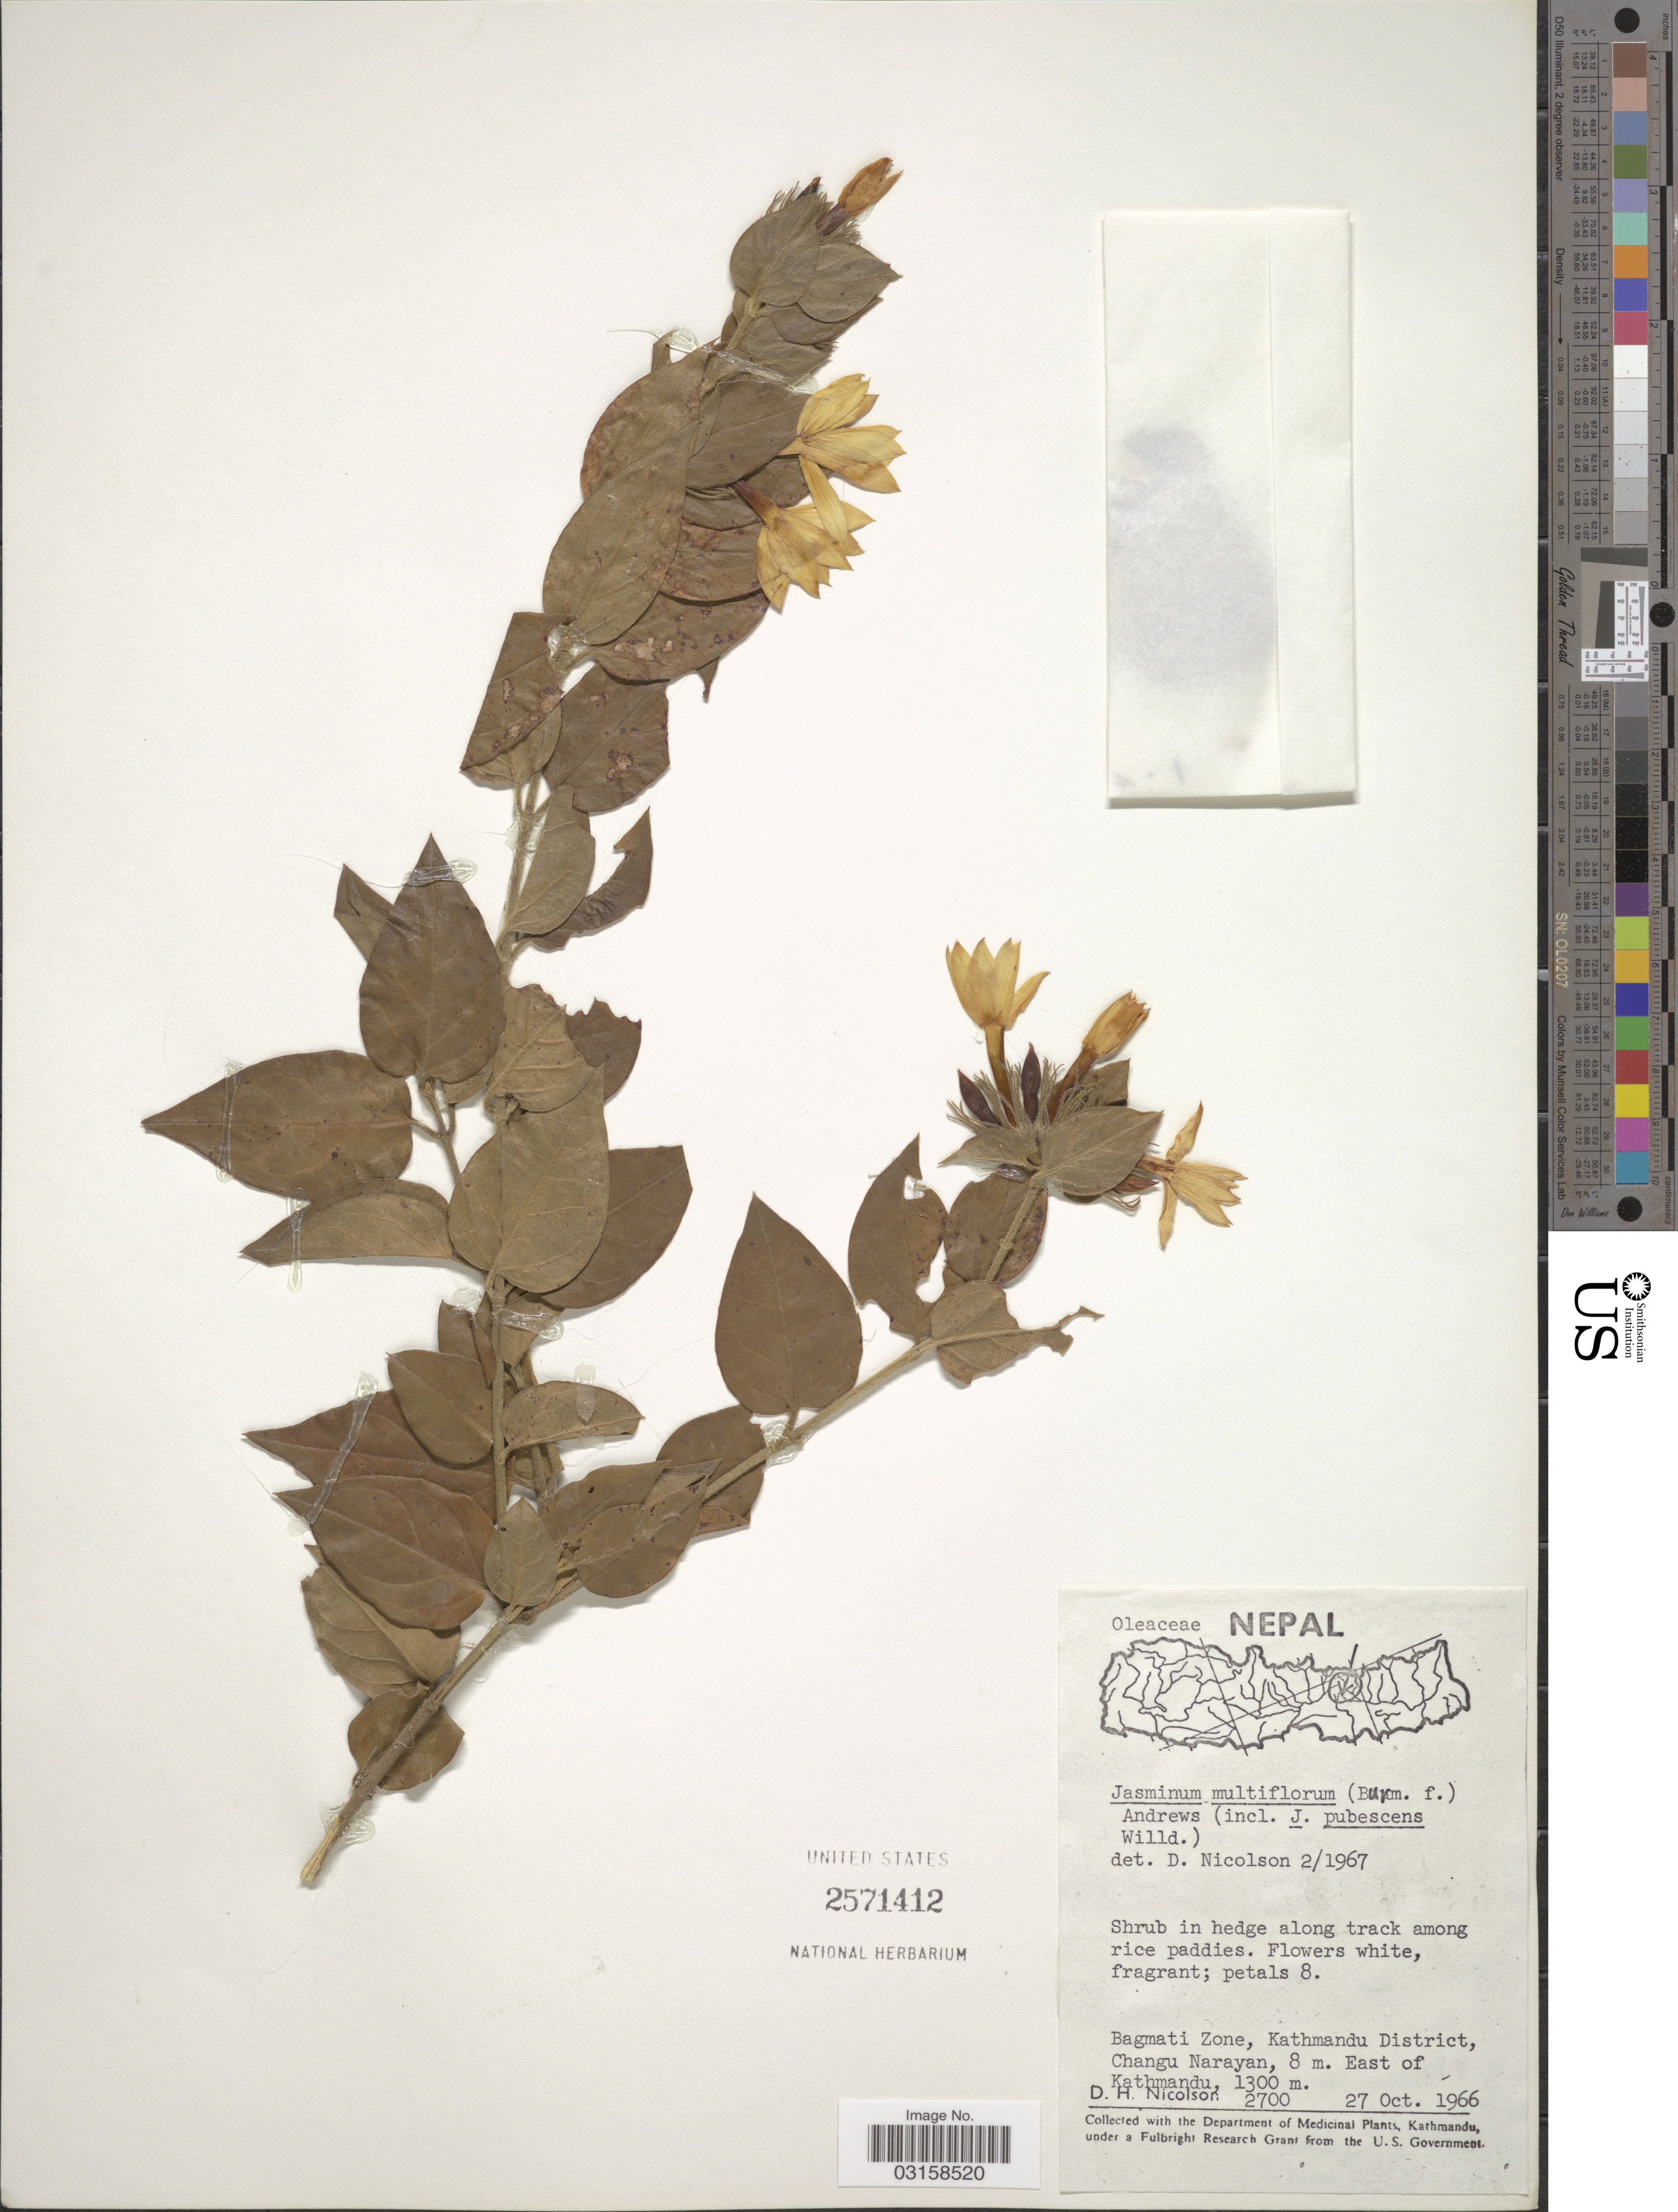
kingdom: Plantae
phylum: Tracheophyta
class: Magnoliopsida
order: Lamiales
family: Oleaceae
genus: Jasminum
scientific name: Jasminum multiflorum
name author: (Burm. f.) Andrews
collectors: D. H. Nicolson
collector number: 2700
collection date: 1966-10-27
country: Nepal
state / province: Bagmati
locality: Bagmati Zone, Kathmandu District, Changu Narayan, 8 m. East of Kathmandu.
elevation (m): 1300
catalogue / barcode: US 2571412